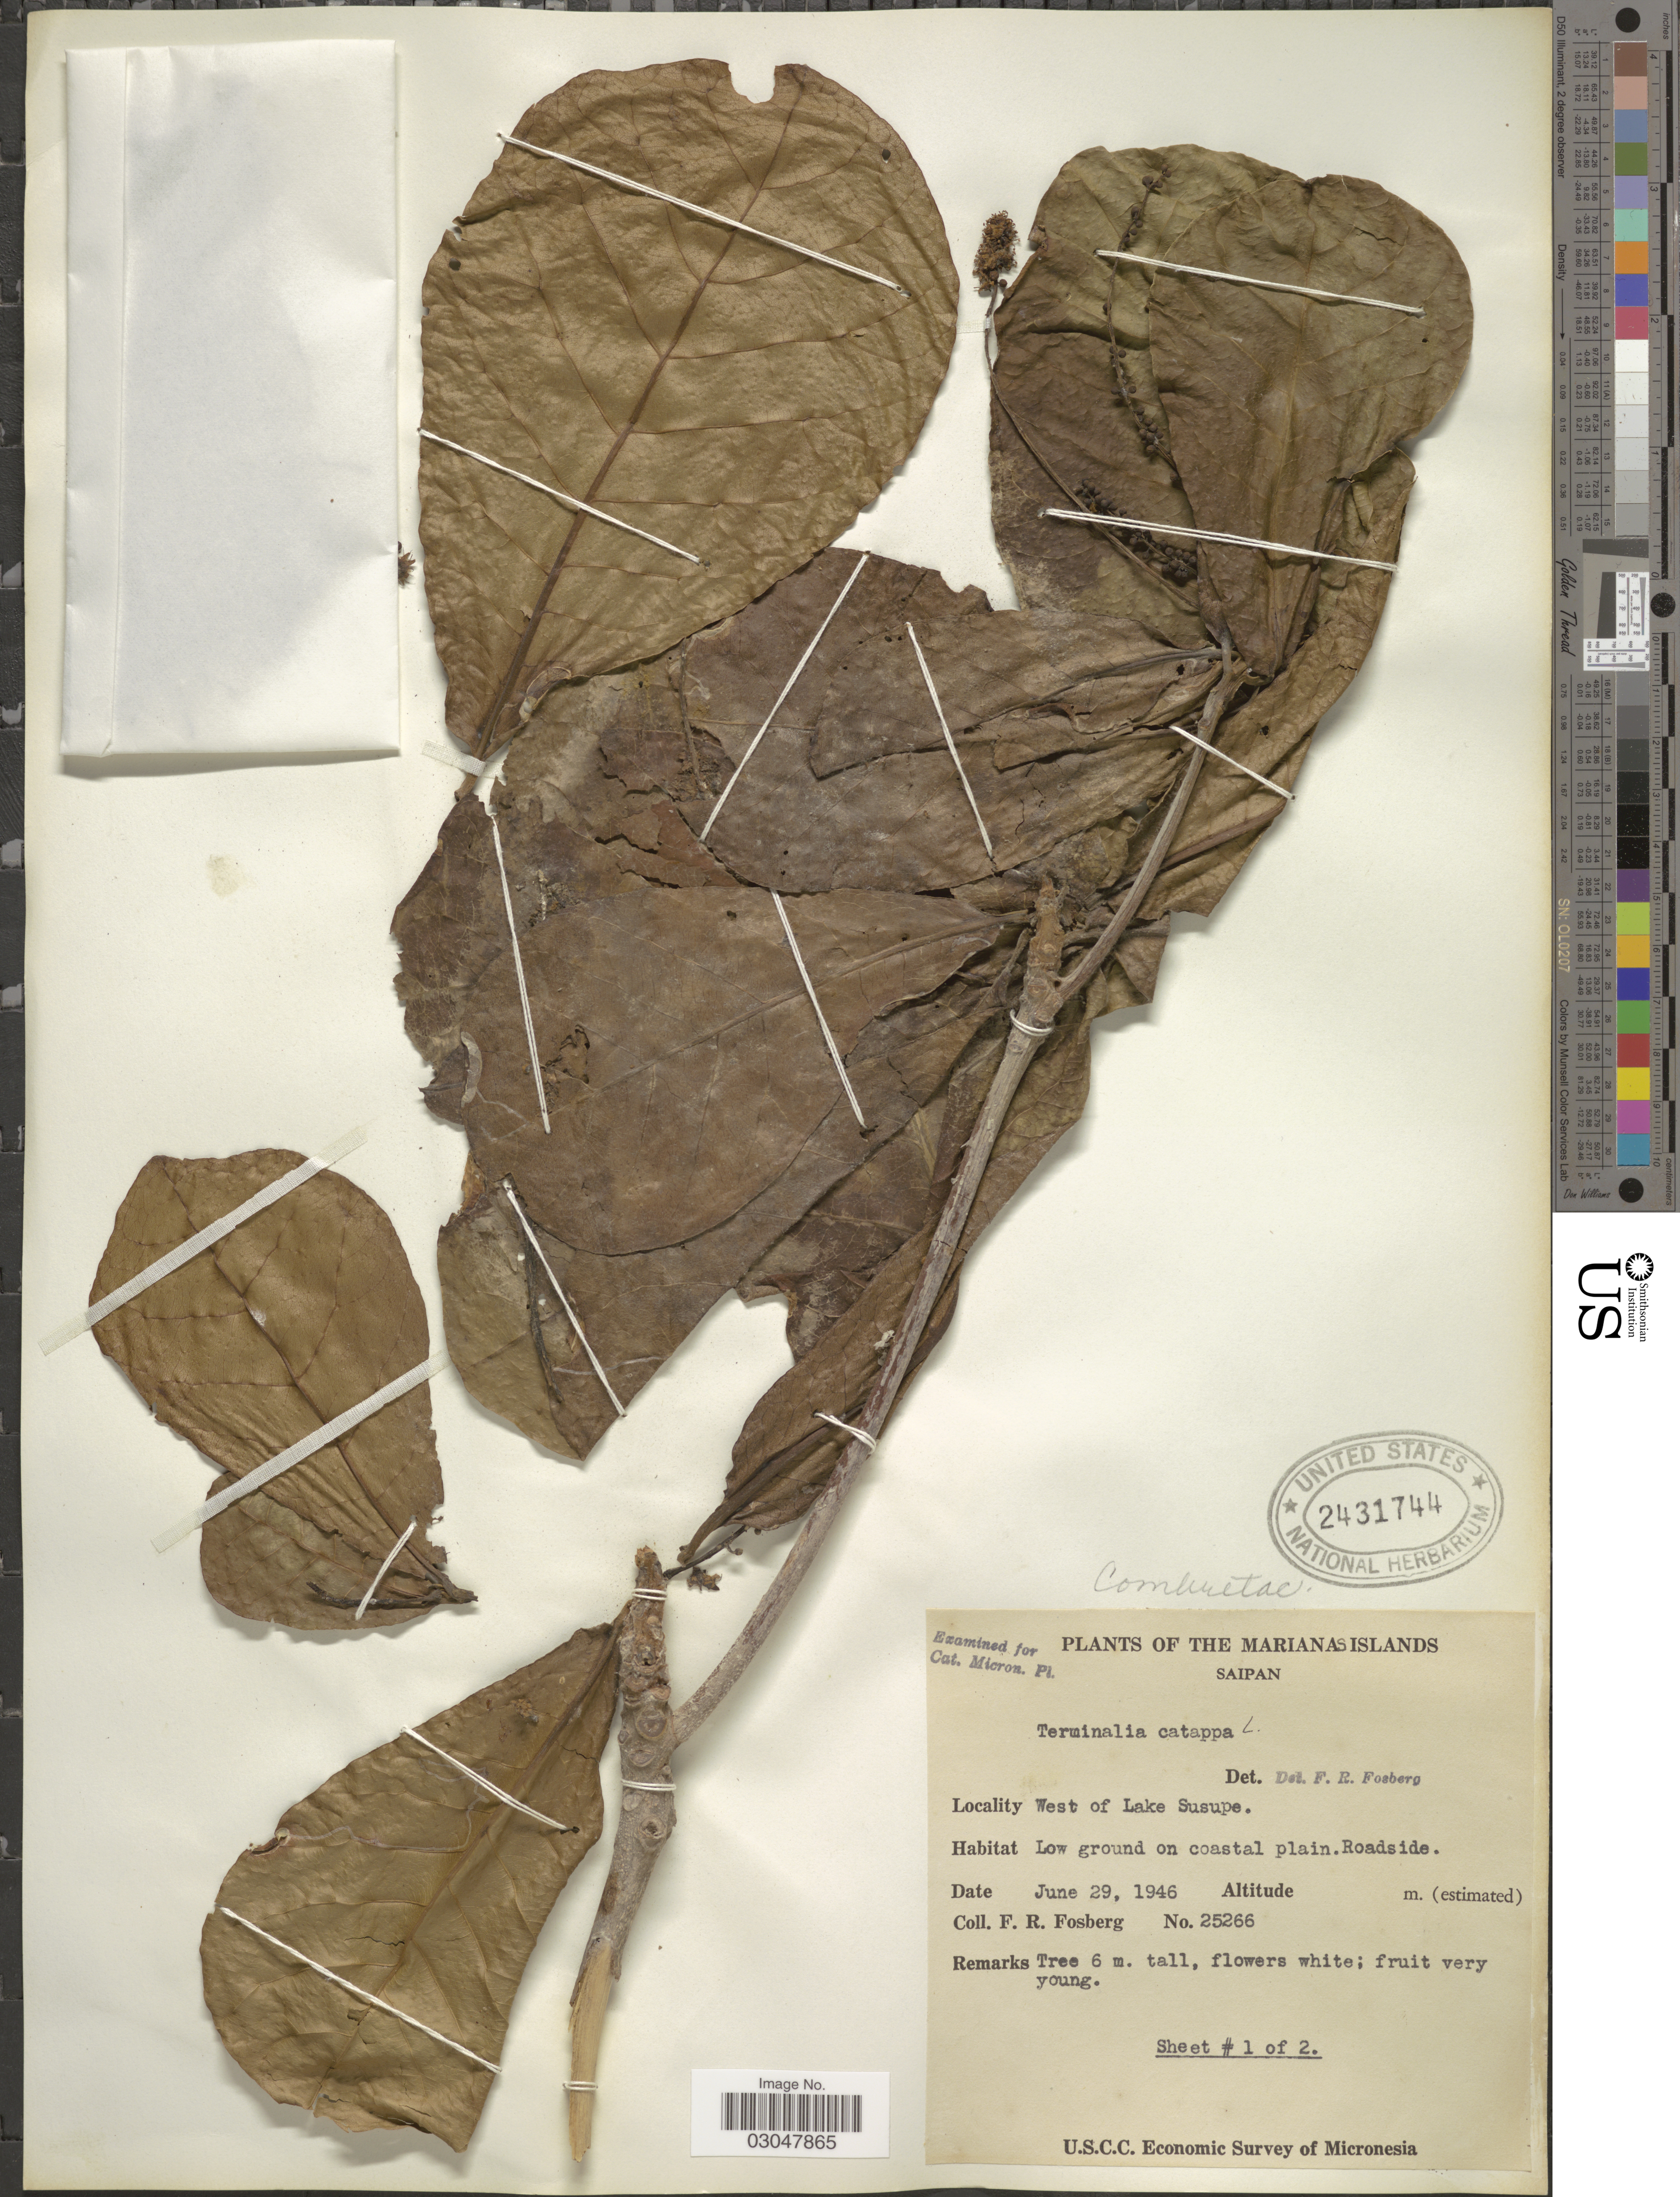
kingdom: Plantae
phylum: Tracheophyta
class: Magnoliopsida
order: Myrtales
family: Combretaceae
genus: Terminalia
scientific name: Terminalia catappa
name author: L.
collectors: F. R. Fosberg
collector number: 25266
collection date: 1946-06-29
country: Northern Mariana Islands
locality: Marianas Islands. Saipan. West of Lake Susupe.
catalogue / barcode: US 2431744